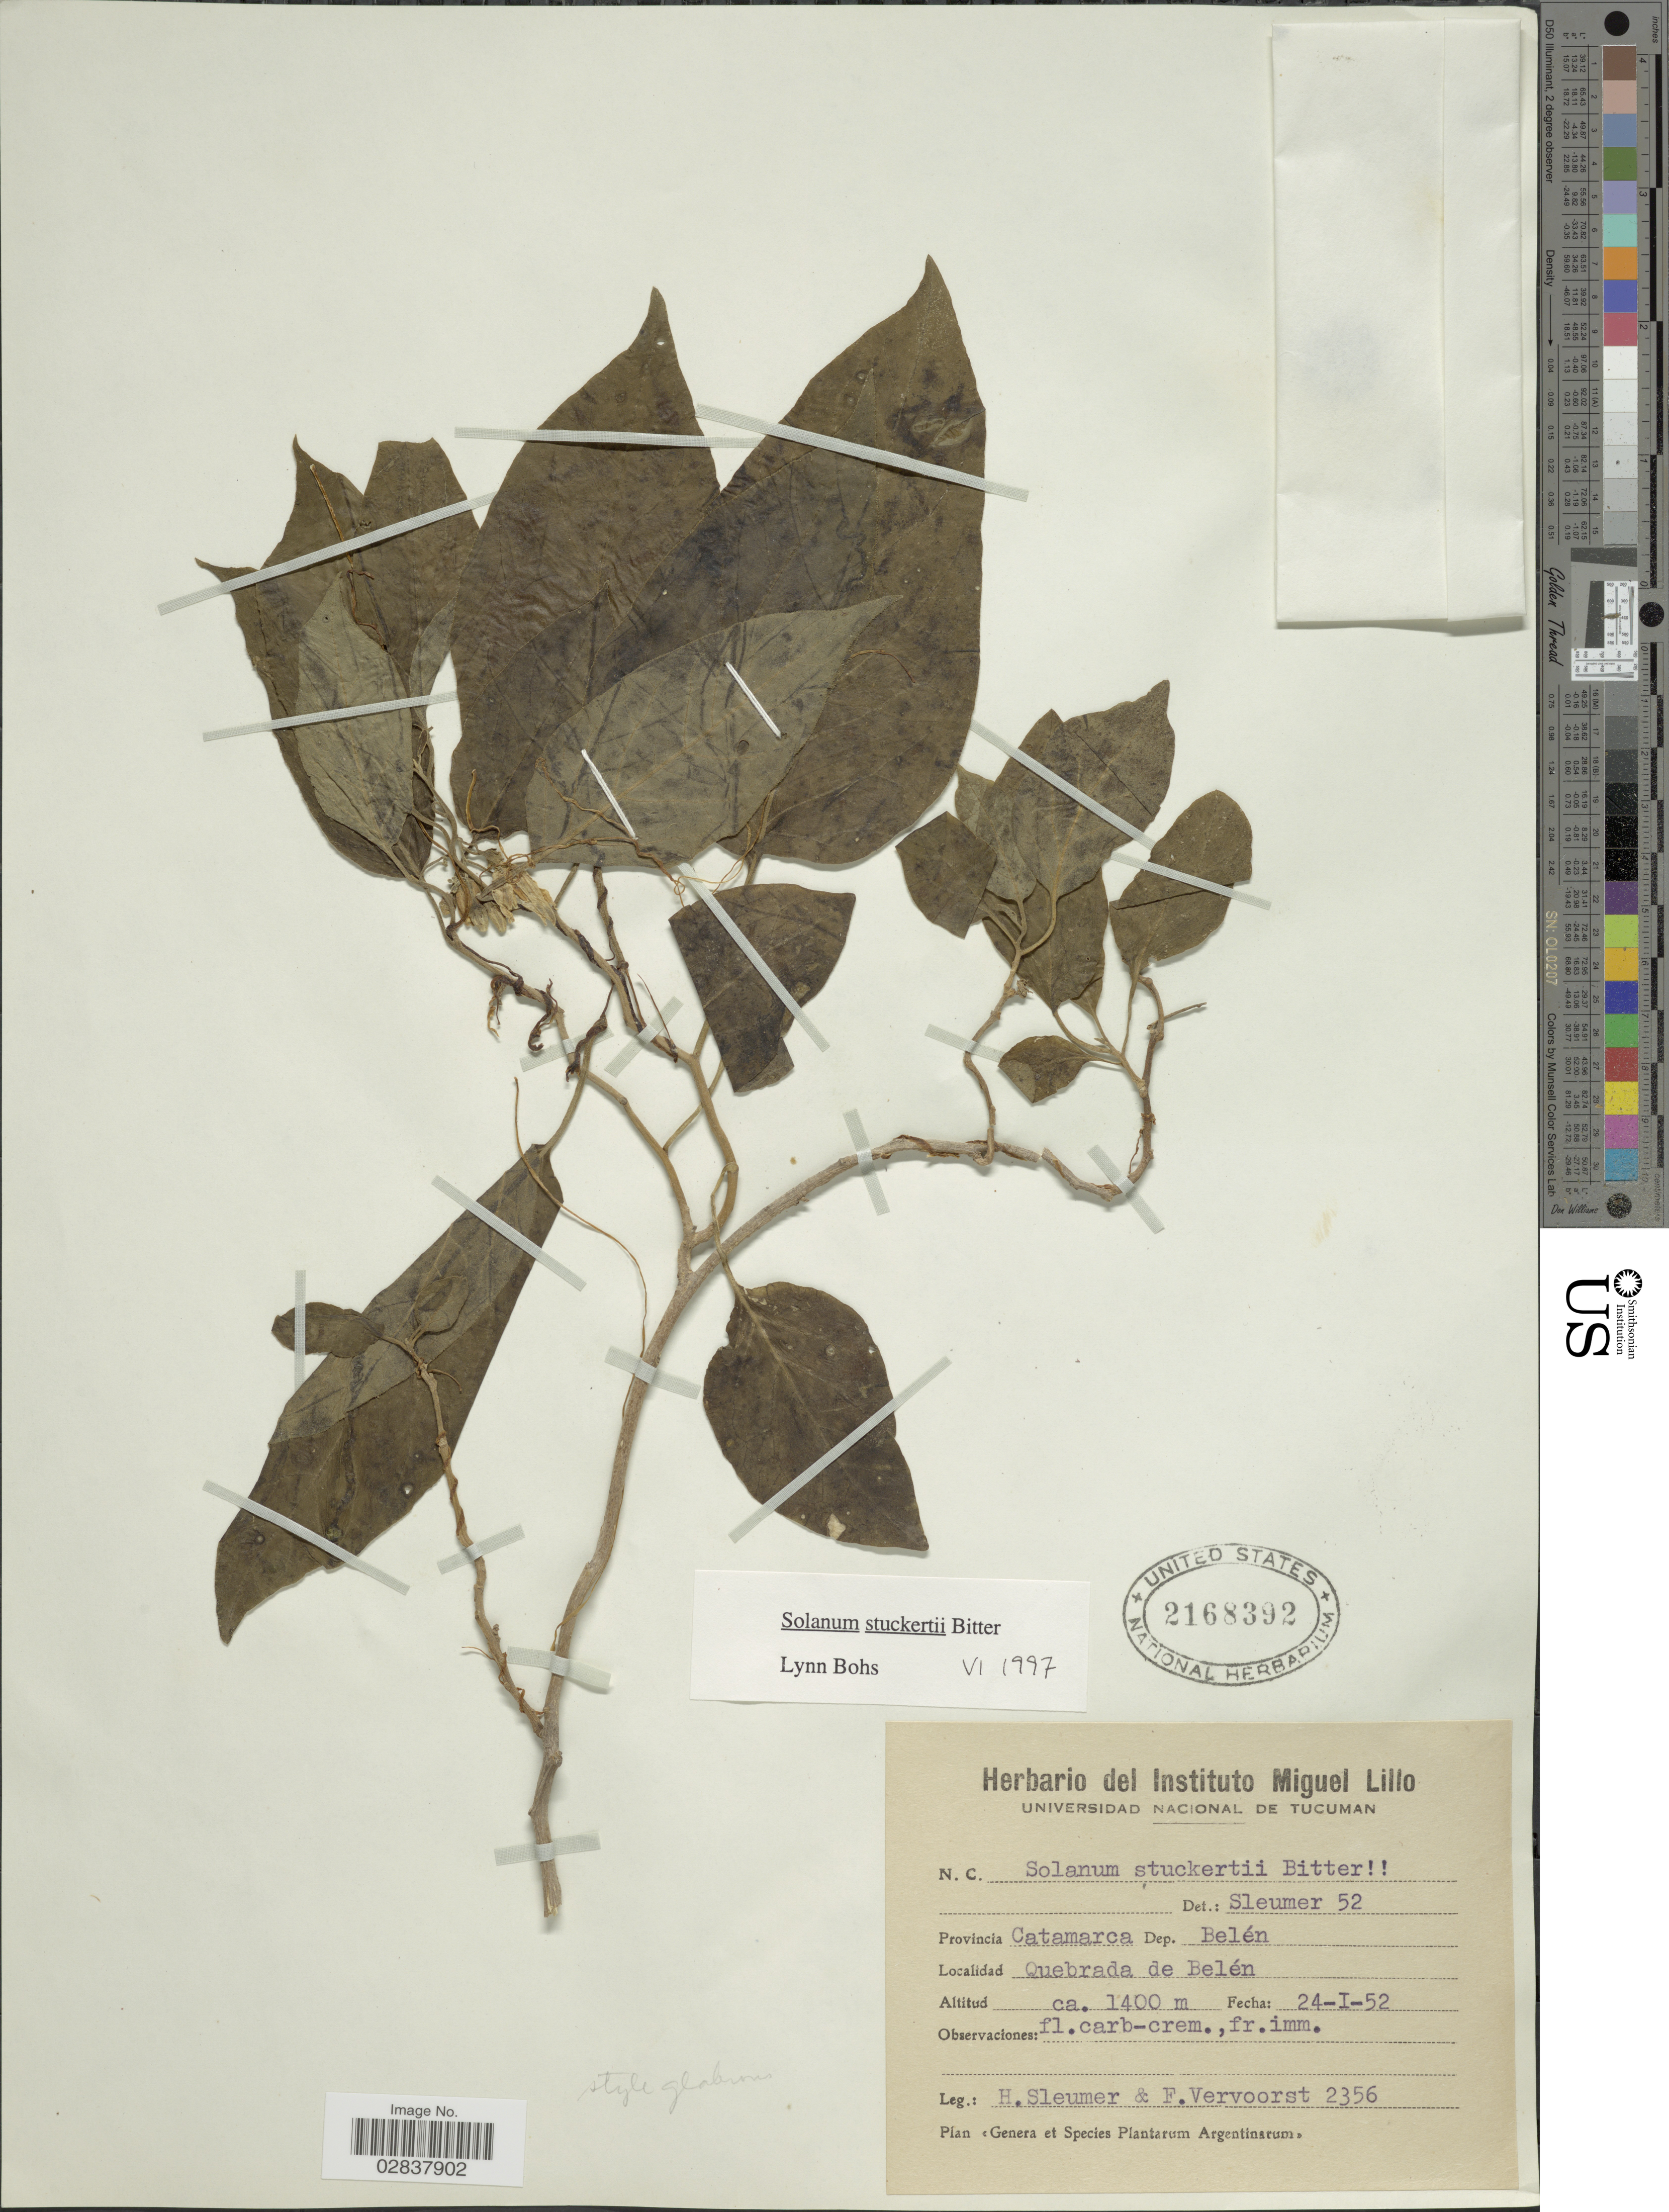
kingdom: Plantae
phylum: Tracheophyta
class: Magnoliopsida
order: Solanales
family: Solanaceae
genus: Solanum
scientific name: Solanum stuckertii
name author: Bitter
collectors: H. O. Sleumer & F. Vervoorst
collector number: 2356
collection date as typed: Transcribed d/m/y: 24/1/52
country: Argentina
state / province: Catamarca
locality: Dep. Belén, Quebrada de Belén.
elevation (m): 1400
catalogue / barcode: US 2168392